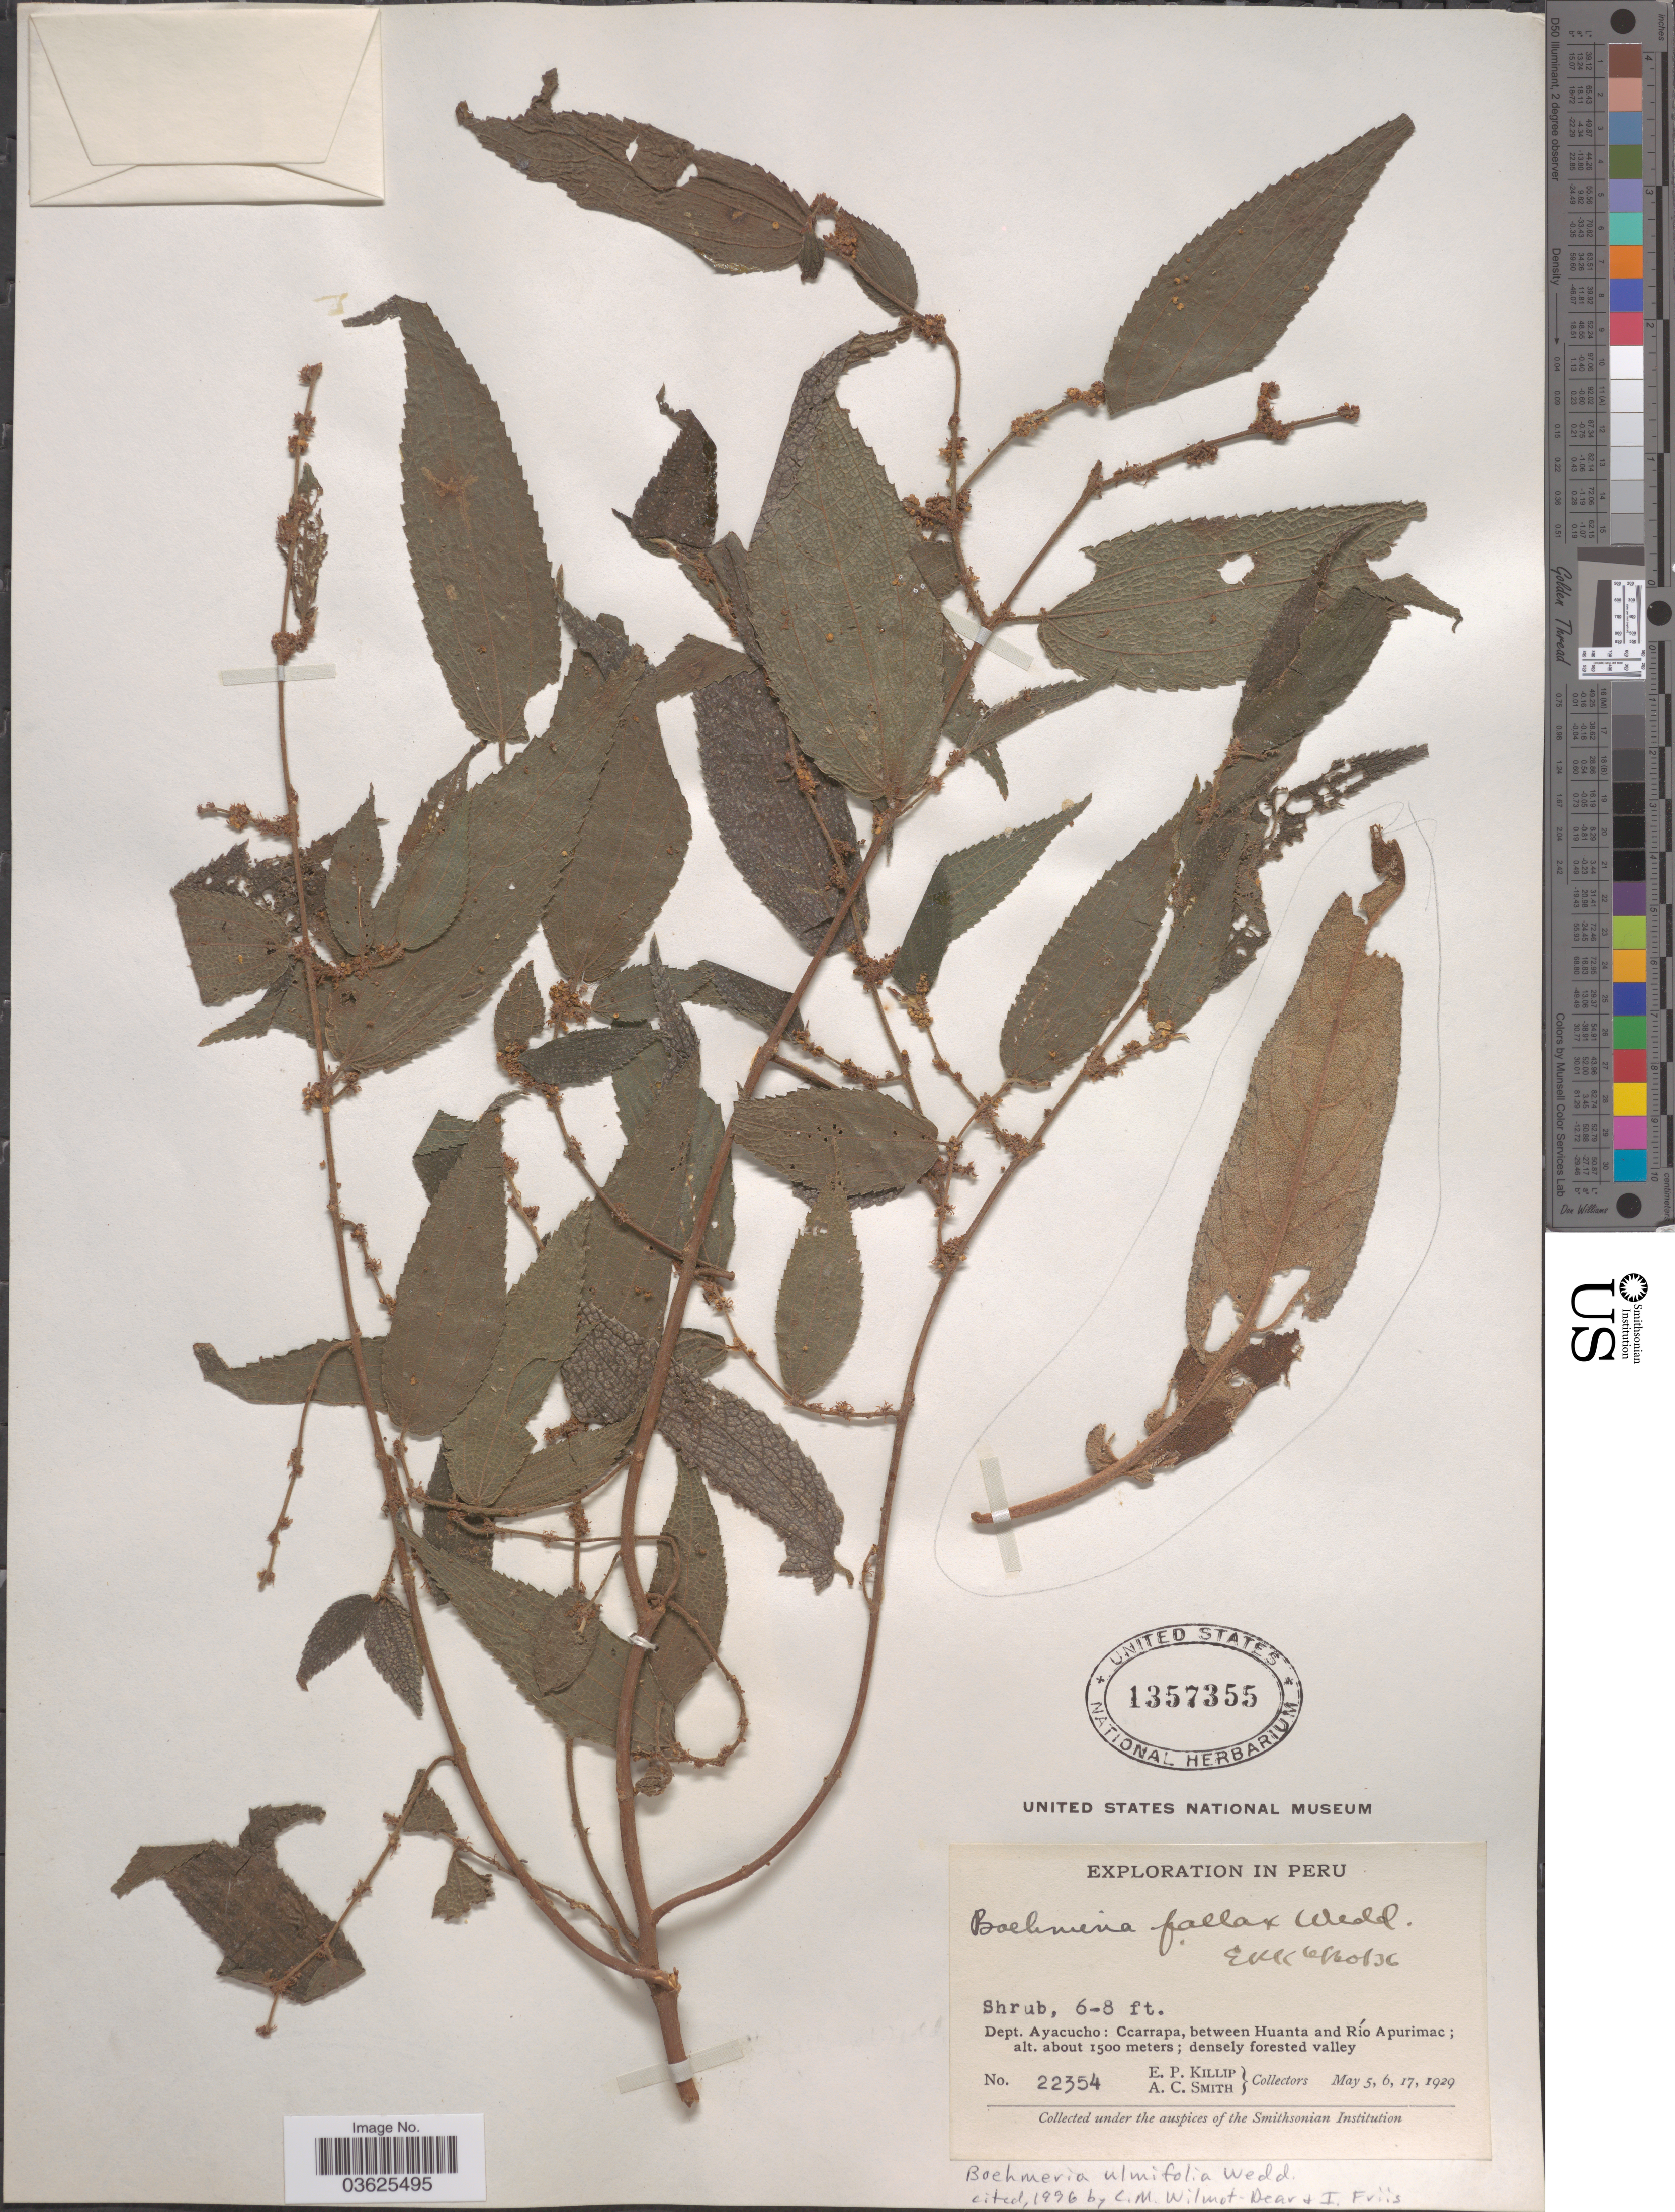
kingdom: Plantae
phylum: Tracheophyta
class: Magnoliopsida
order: Rosales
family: Urticaceae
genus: Boehmeria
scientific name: Boehmeria ulmifolia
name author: Wedd.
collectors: E. P. Killip & A. C. Smith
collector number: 22354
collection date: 1929-05-05/1929-05-17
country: Peru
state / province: Ayacucho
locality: Dept. Ayacucho: Ccarrapa, between Huanta and Río Apurimac.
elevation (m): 1500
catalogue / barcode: US 1357355